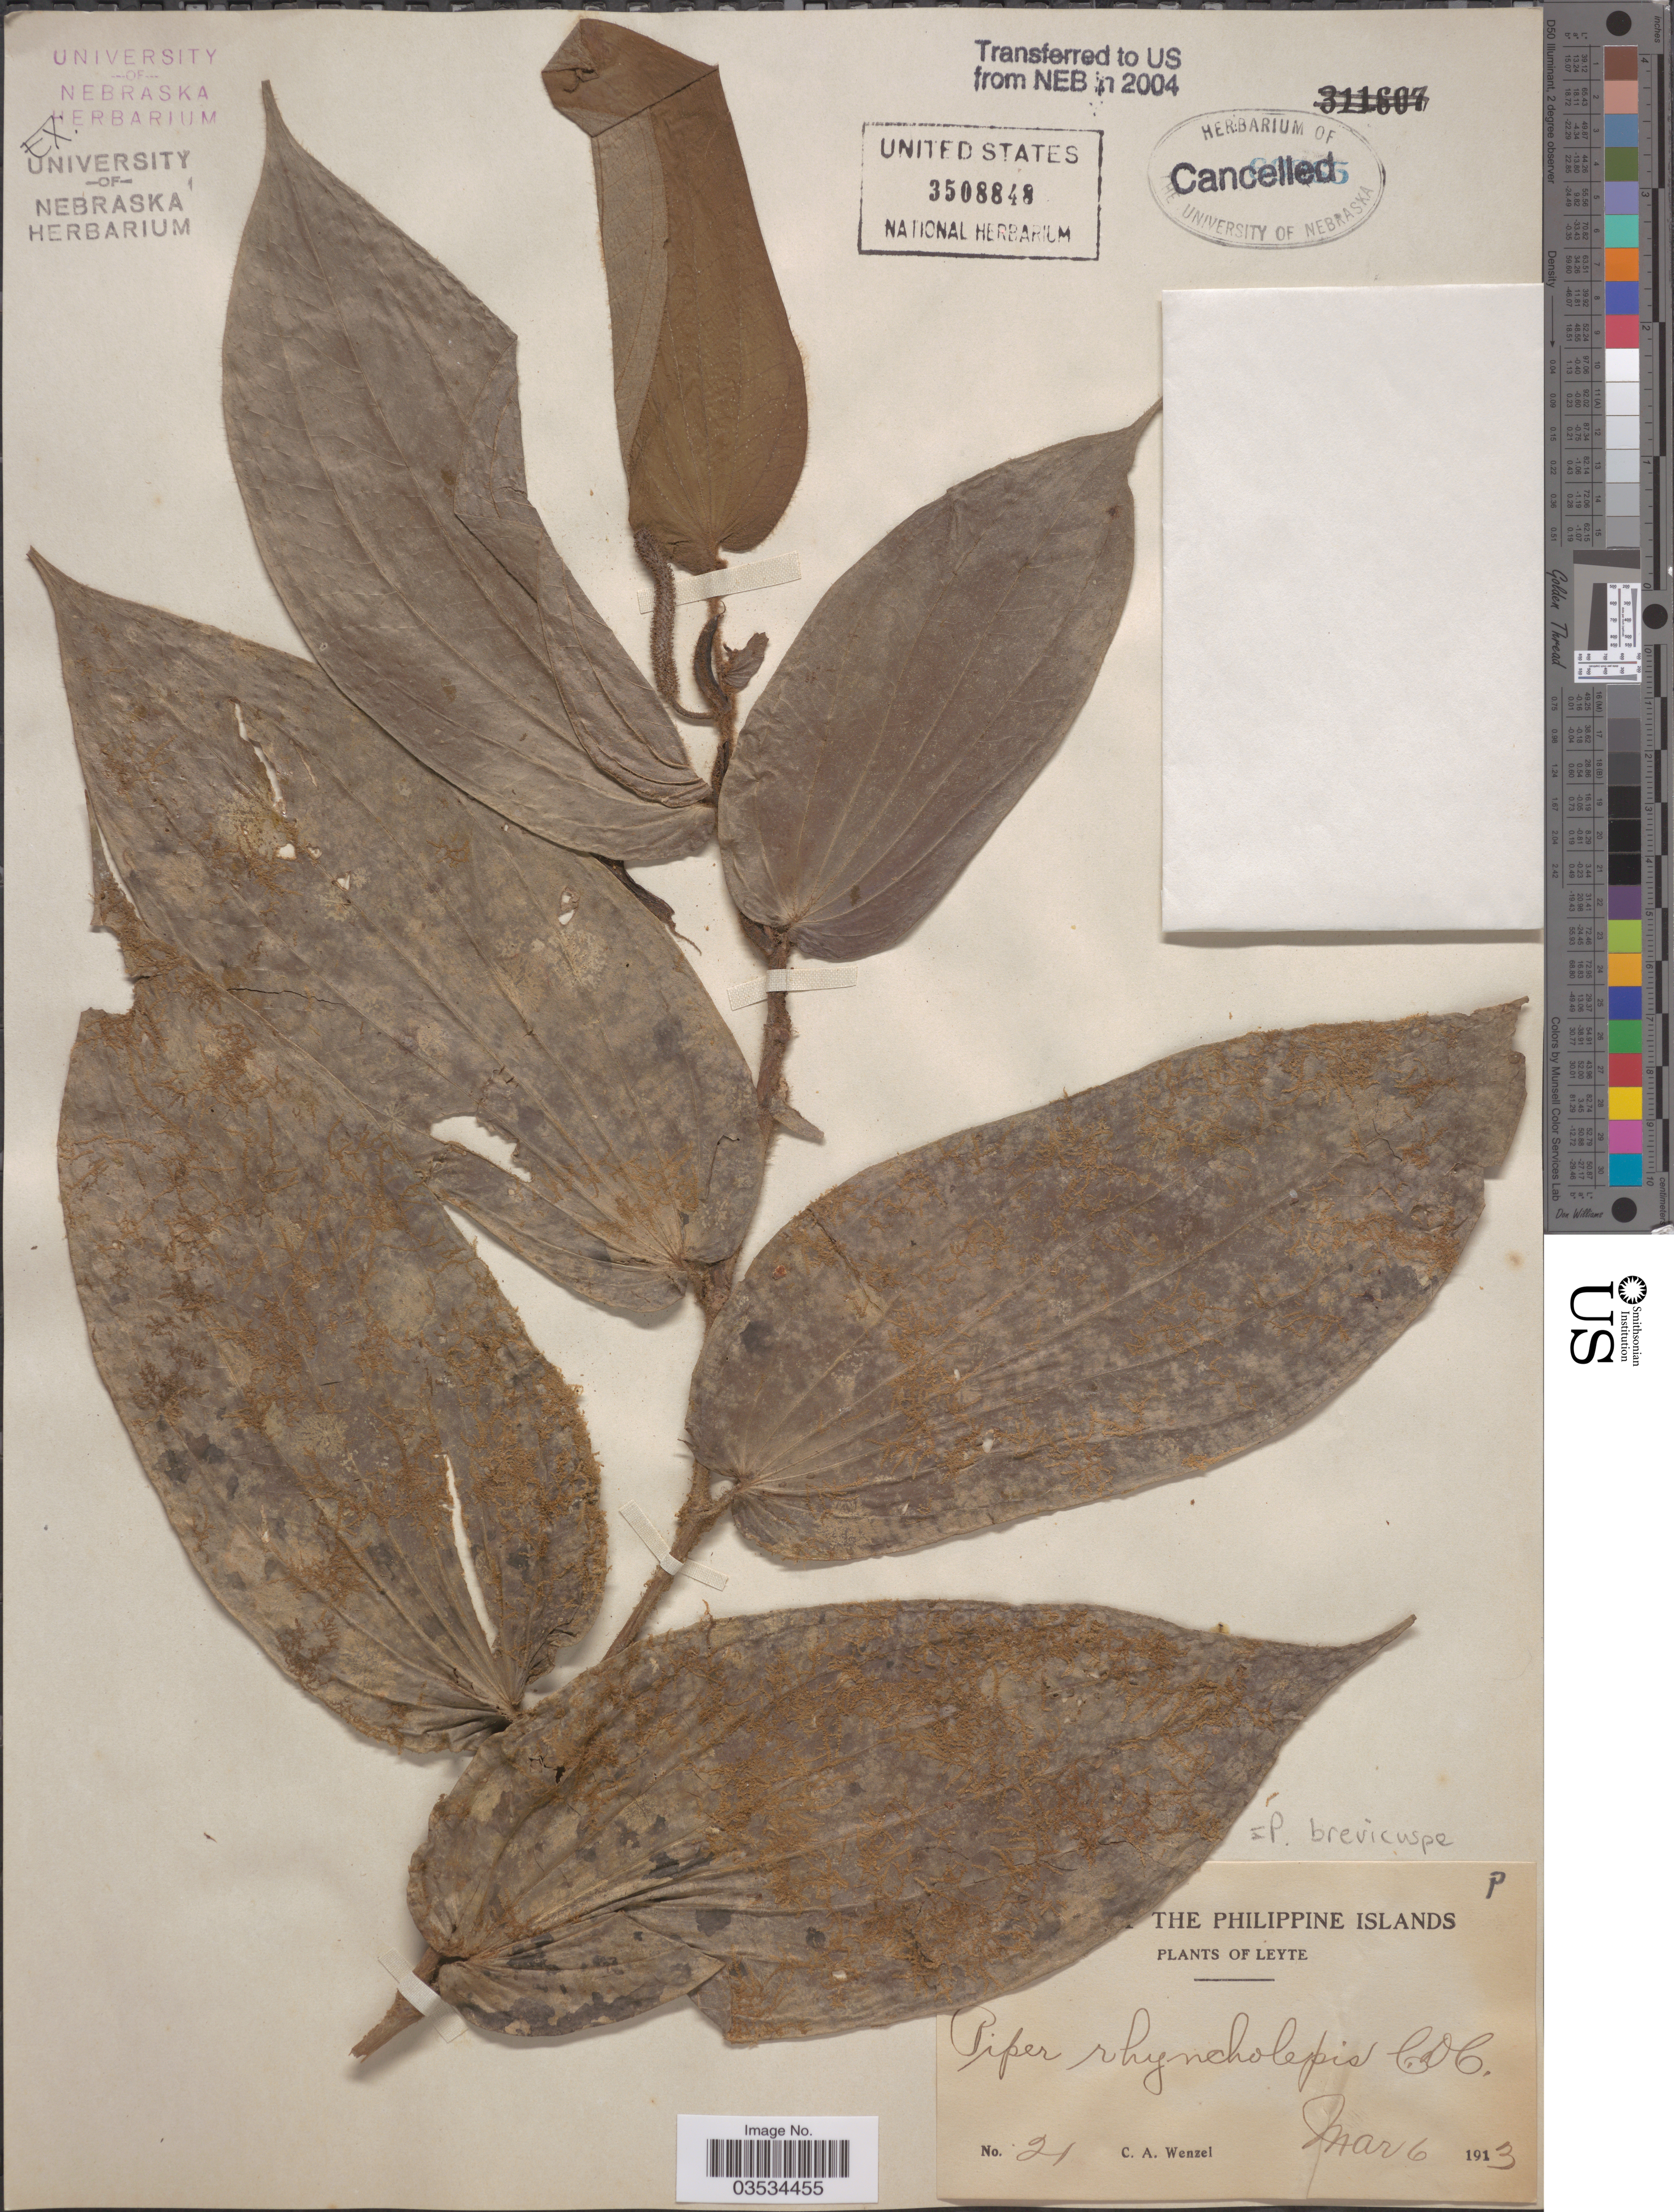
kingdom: Plantae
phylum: Tracheophyta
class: Magnoliopsida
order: Piperales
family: Piperaceae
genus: Piper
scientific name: Piper brevicuspe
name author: Merr.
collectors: C. Wenzel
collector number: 21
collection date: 1913-03-06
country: Philippines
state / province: Eastern Visayas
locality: The Philippine Islands. Leyte.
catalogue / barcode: US 3508848